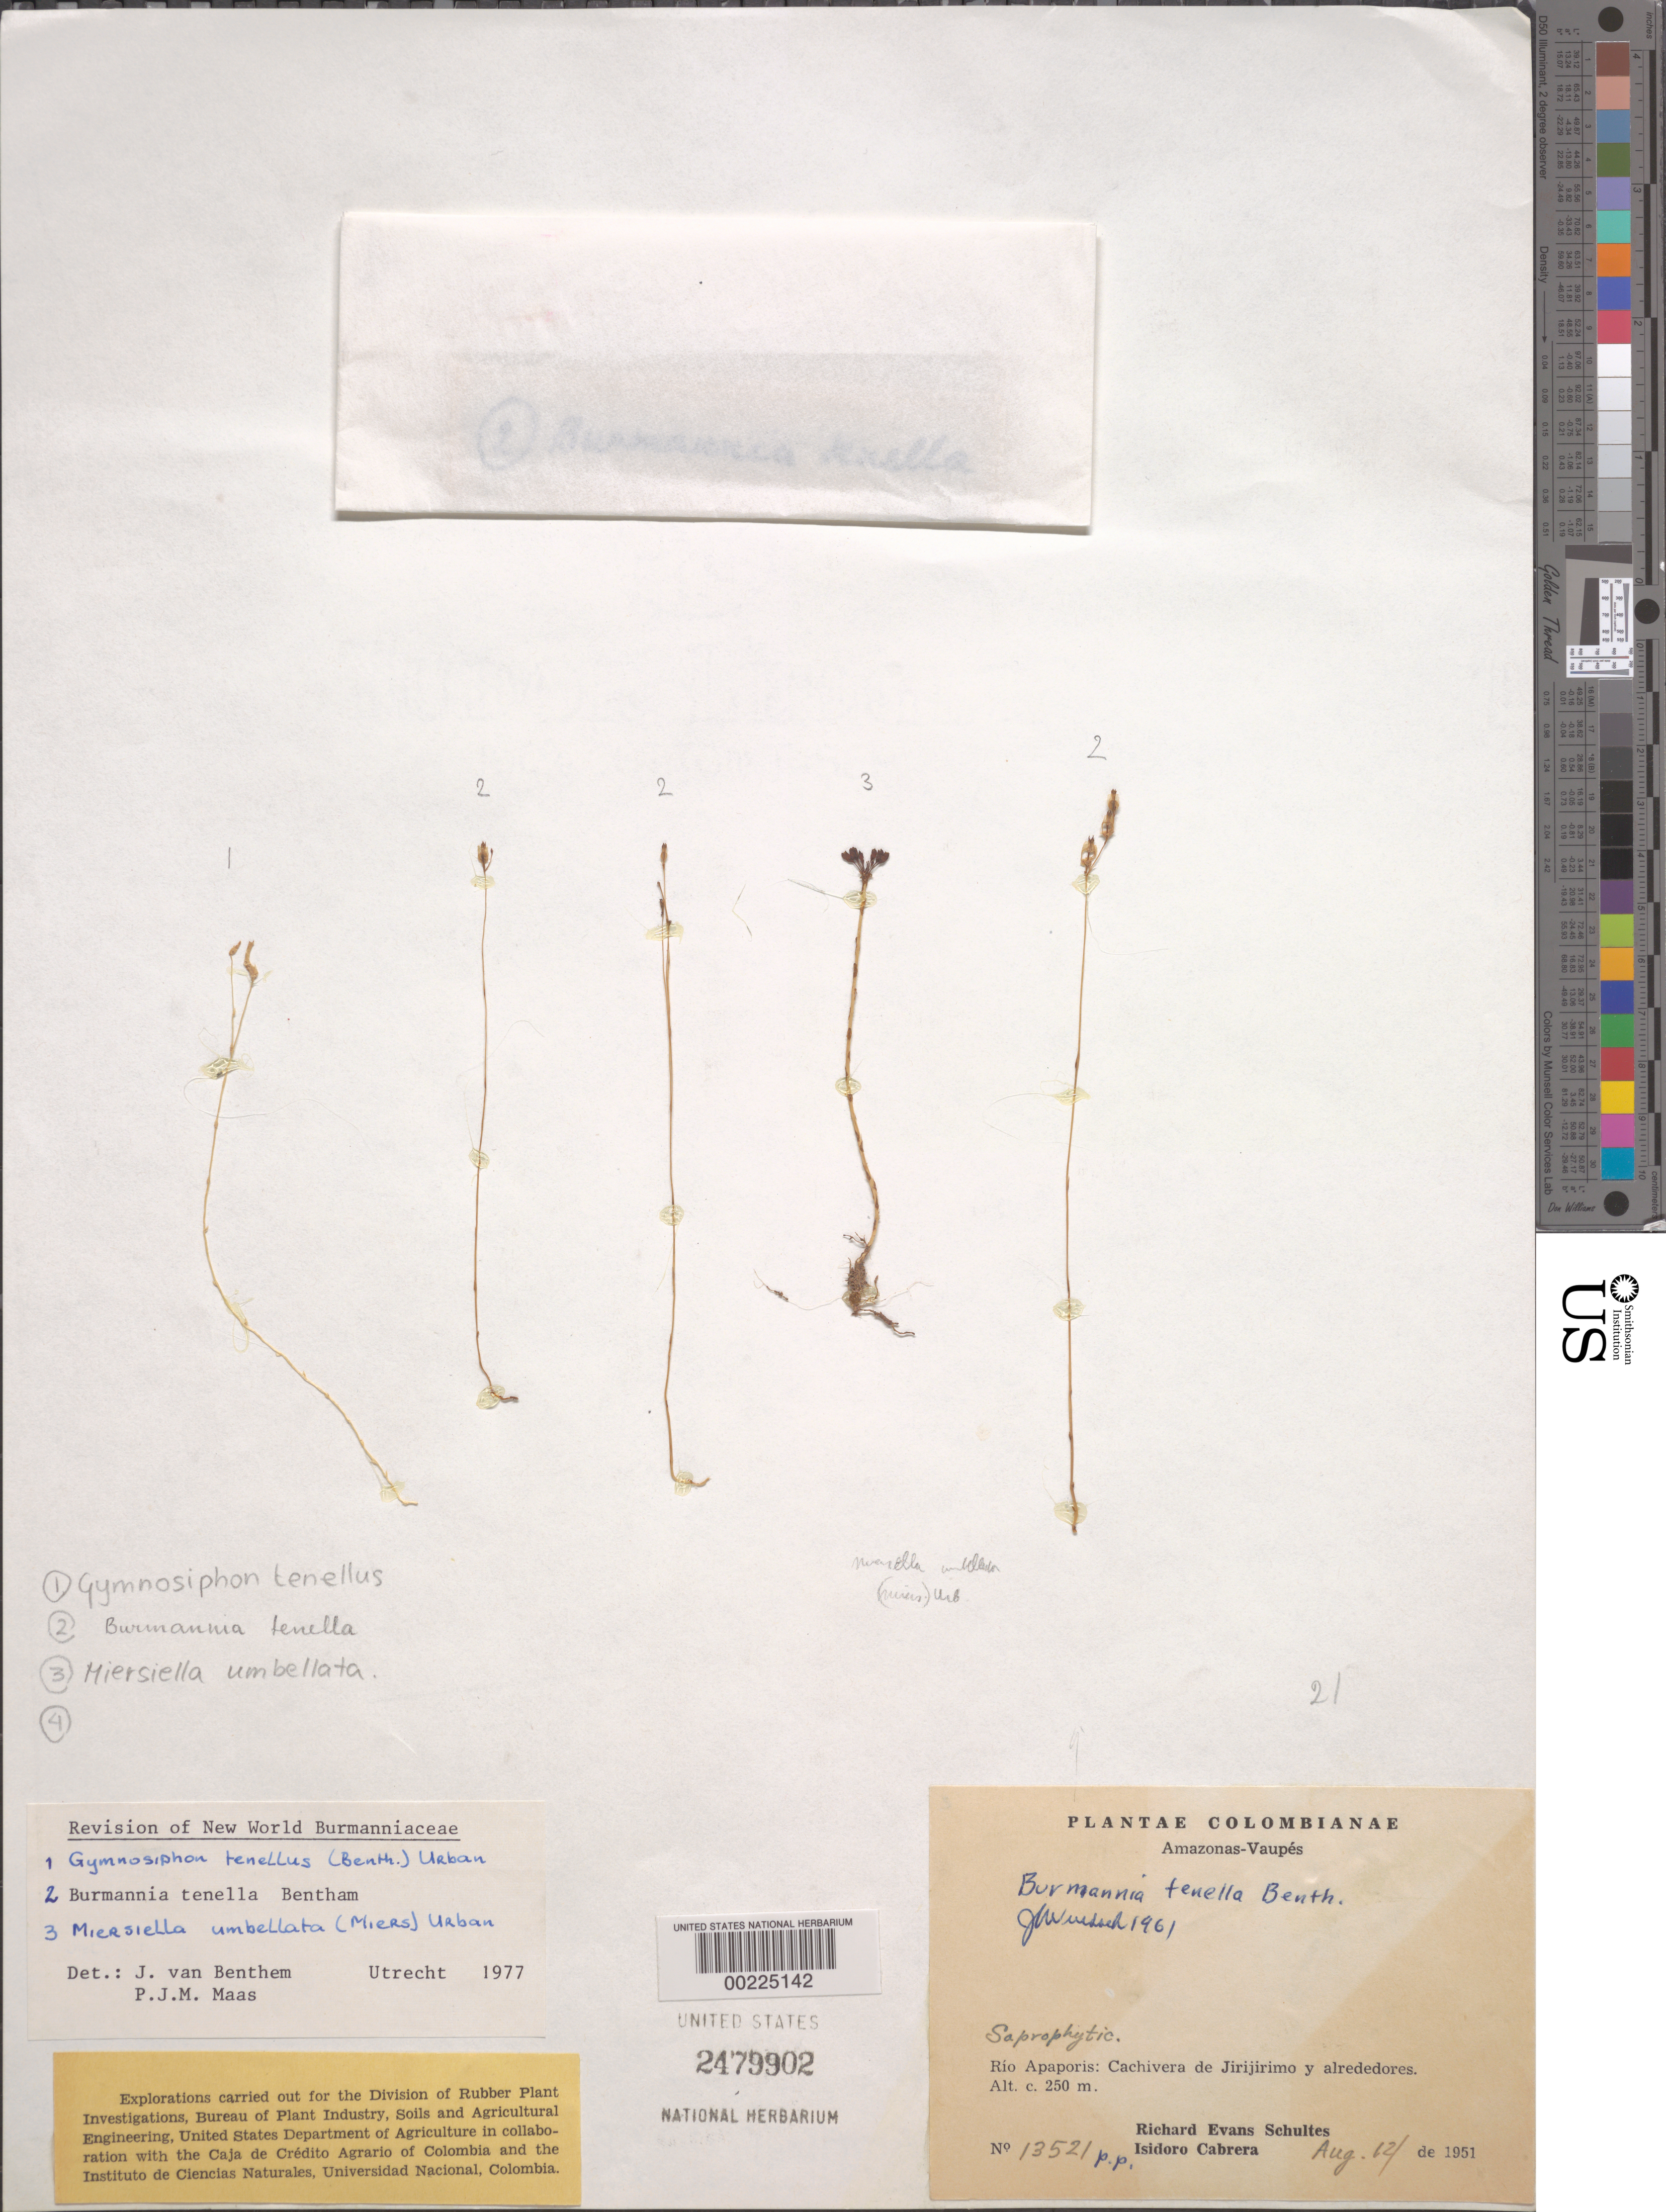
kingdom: Plantae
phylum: Tracheophyta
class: Liliopsida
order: Dioscoreales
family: Burmanniaceae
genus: Burmannia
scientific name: Burmannia tenella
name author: Benth.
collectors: R. E. Schultes & I. Cabrera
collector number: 13521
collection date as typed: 12 Aug 1951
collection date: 1951-08-12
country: Colombia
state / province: Amazônas / Vaupés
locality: Rio Apaporis: Cachivera de Jirijirimo and vicinity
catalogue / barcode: US 2479902